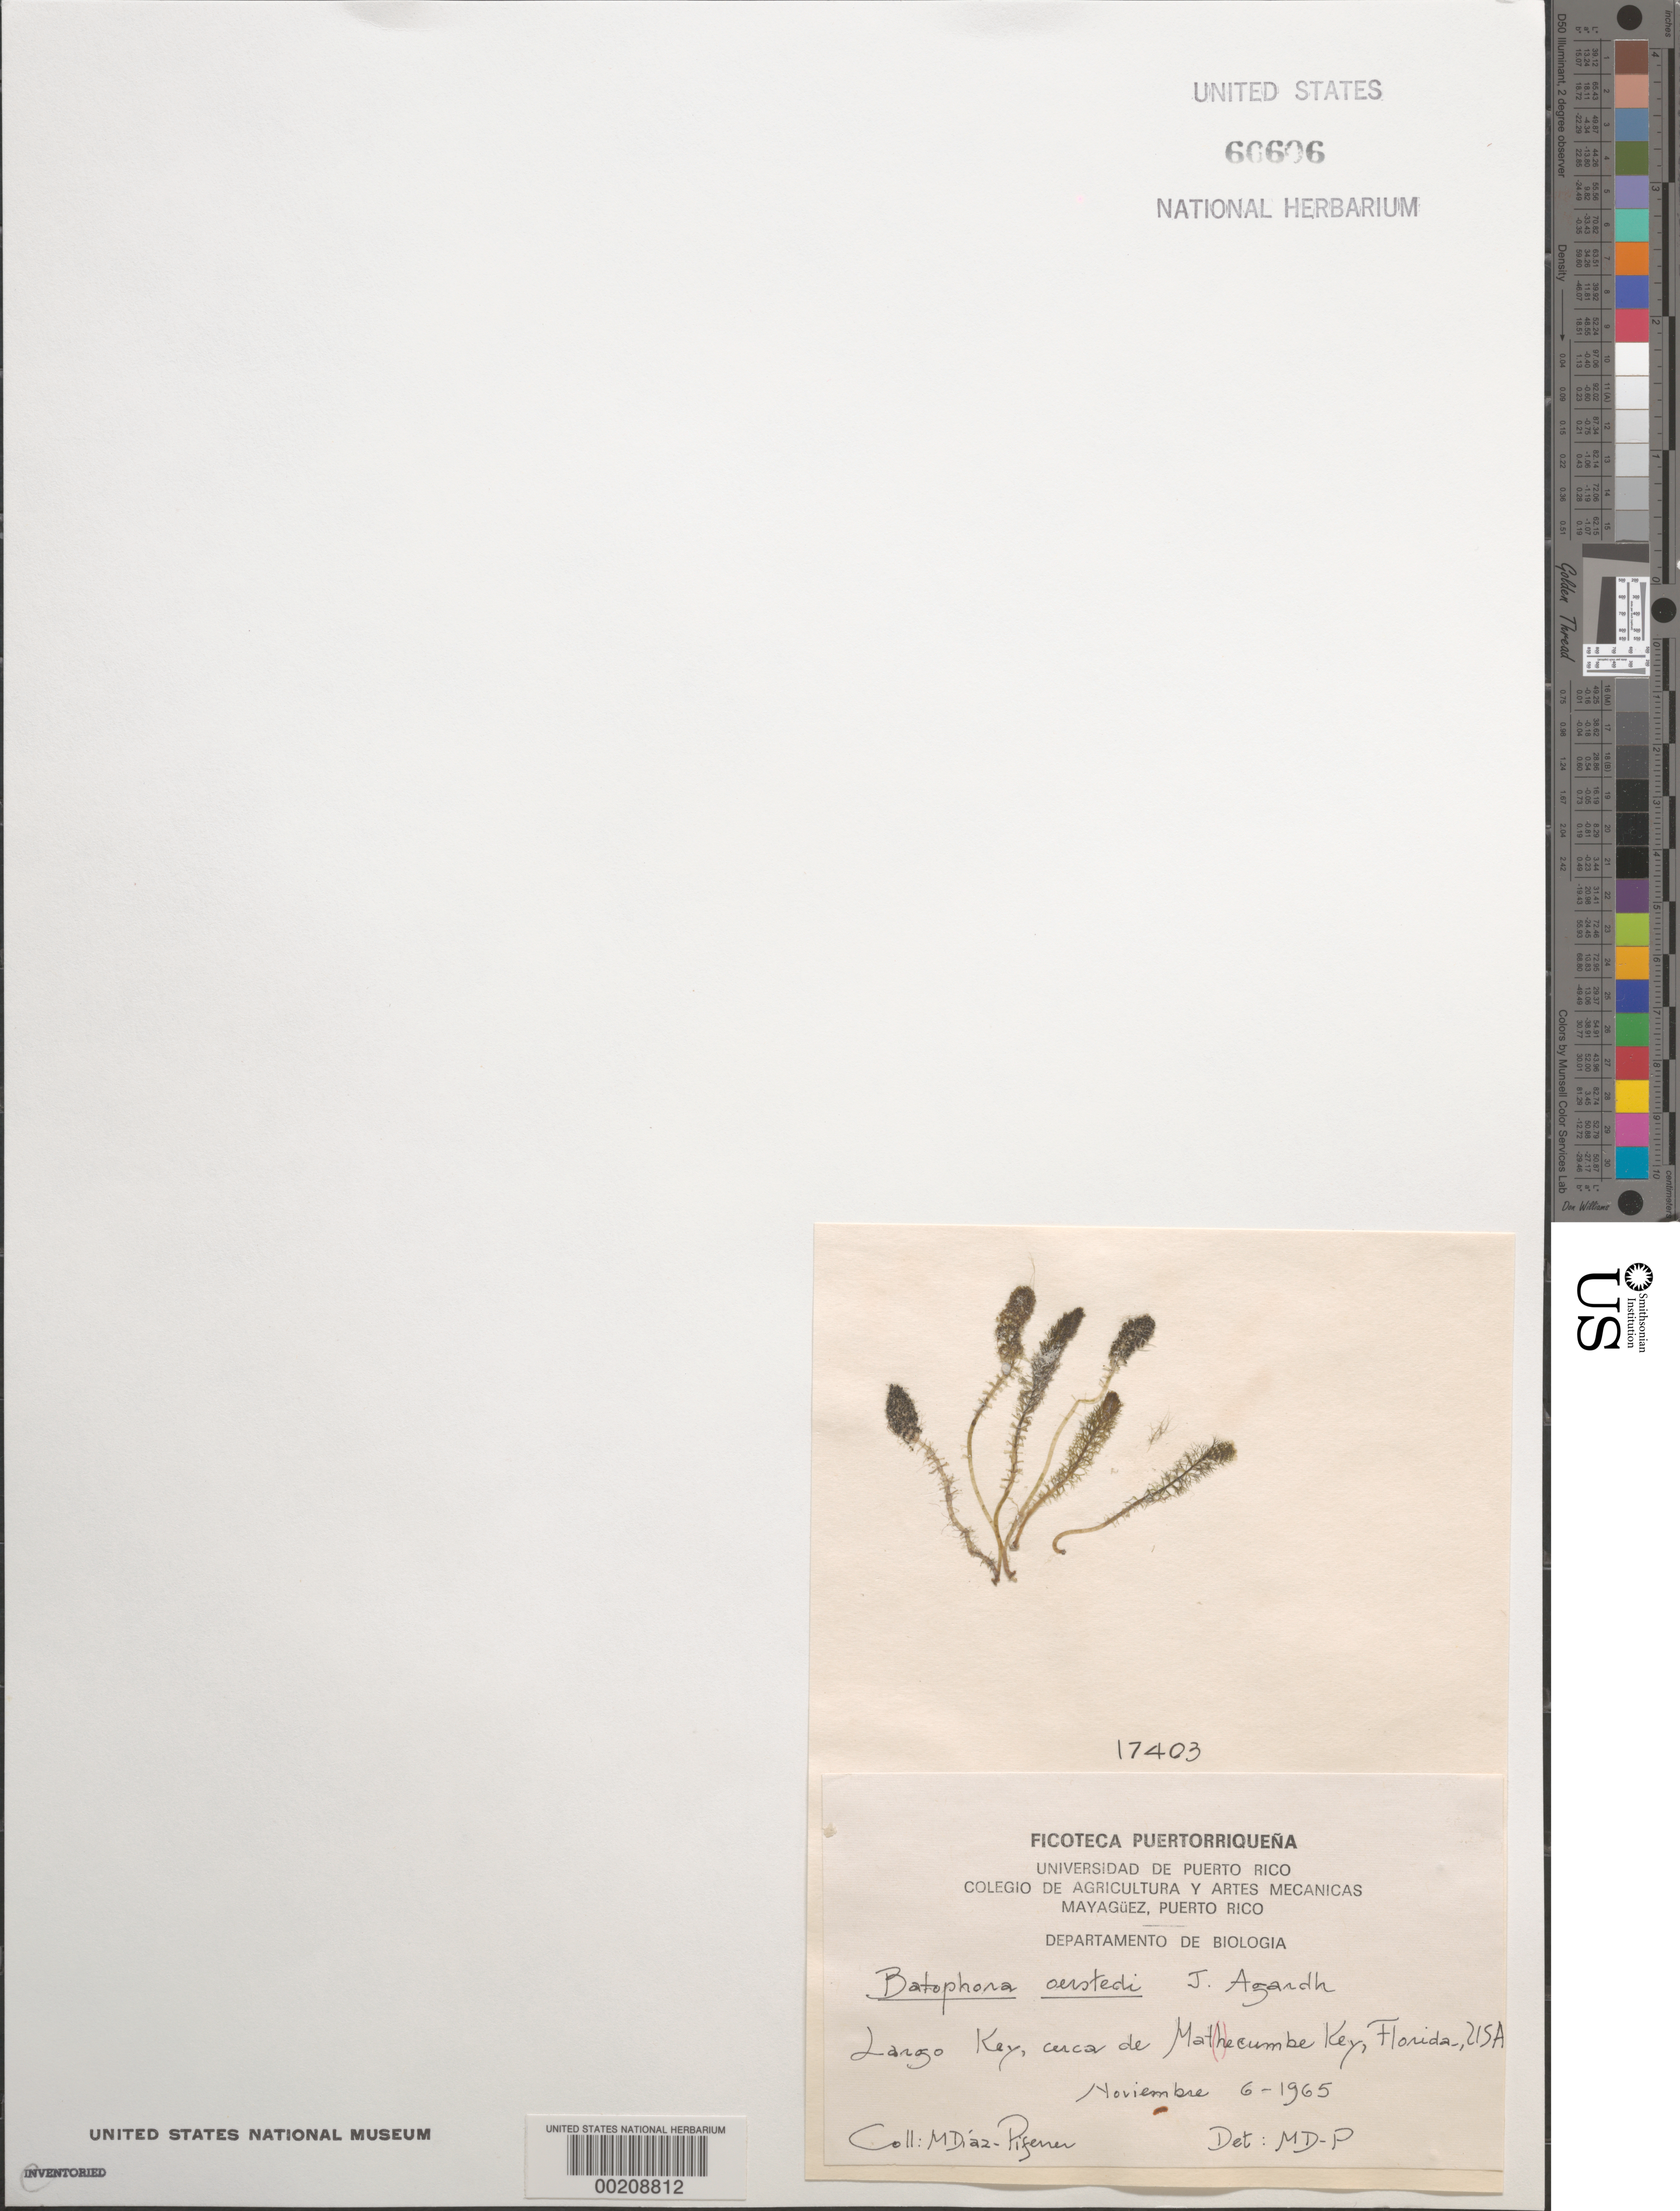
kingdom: Plantae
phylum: Chlorophyta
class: Ulvophyceae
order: Dasycladales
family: Dasycladaceae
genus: Batophora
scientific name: Batophora oerstedii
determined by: Diaz-Piferrer, M.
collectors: M. Diaz-Piferrer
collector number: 17403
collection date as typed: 06 Nov 1965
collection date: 1965-11-06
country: United States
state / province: Florida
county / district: Monroe County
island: Key Largo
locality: Near Upper Matecumbe Key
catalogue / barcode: US 60606